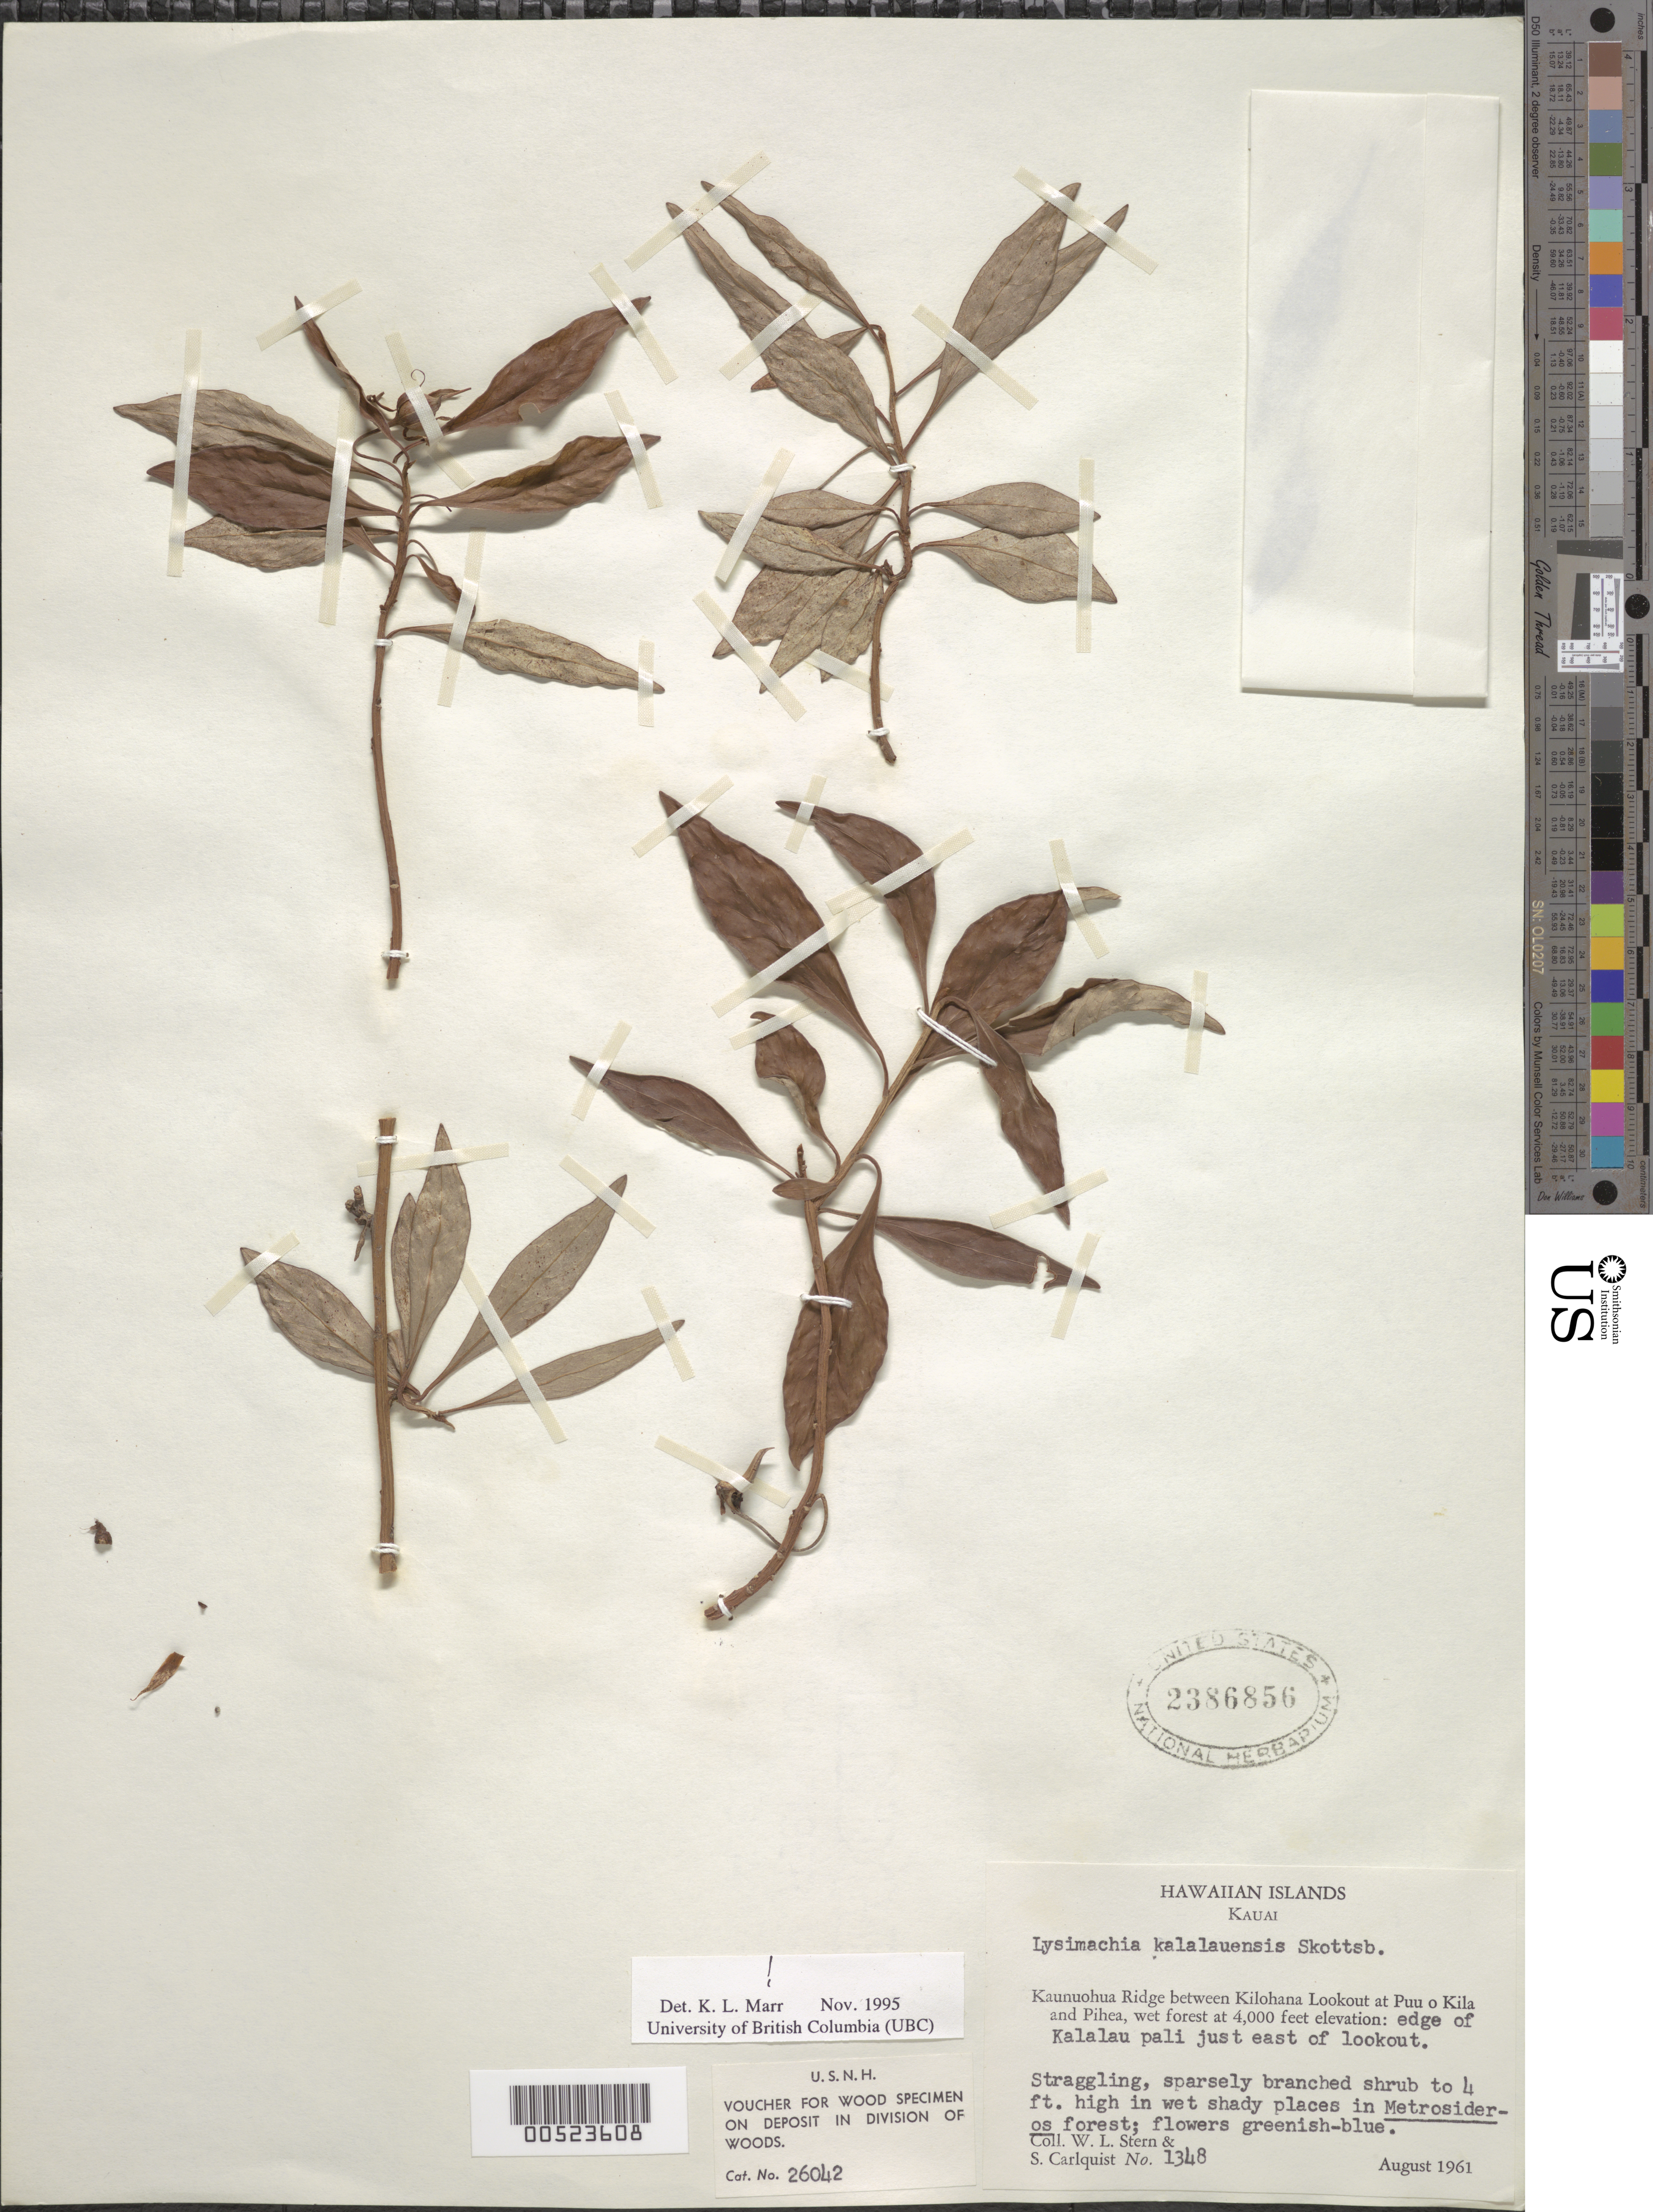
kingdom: Plantae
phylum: Tracheophyta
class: Magnoliopsida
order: Ericales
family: Primulaceae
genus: Lysimachia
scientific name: Lysimachia kalalauensis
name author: Skottsb.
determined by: Marr, K. L.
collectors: W. L. Stern & C. Carlquist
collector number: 1348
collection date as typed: Aug 1961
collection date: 1961-08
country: United States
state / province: Hawaii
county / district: Kauai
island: Kaua'i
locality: Kaunuohua Ridge between Kilohana Lookout at Puu o Kila and Pihea, edge of Kalalau Pali just E of lookout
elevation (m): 1219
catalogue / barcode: US 2386856